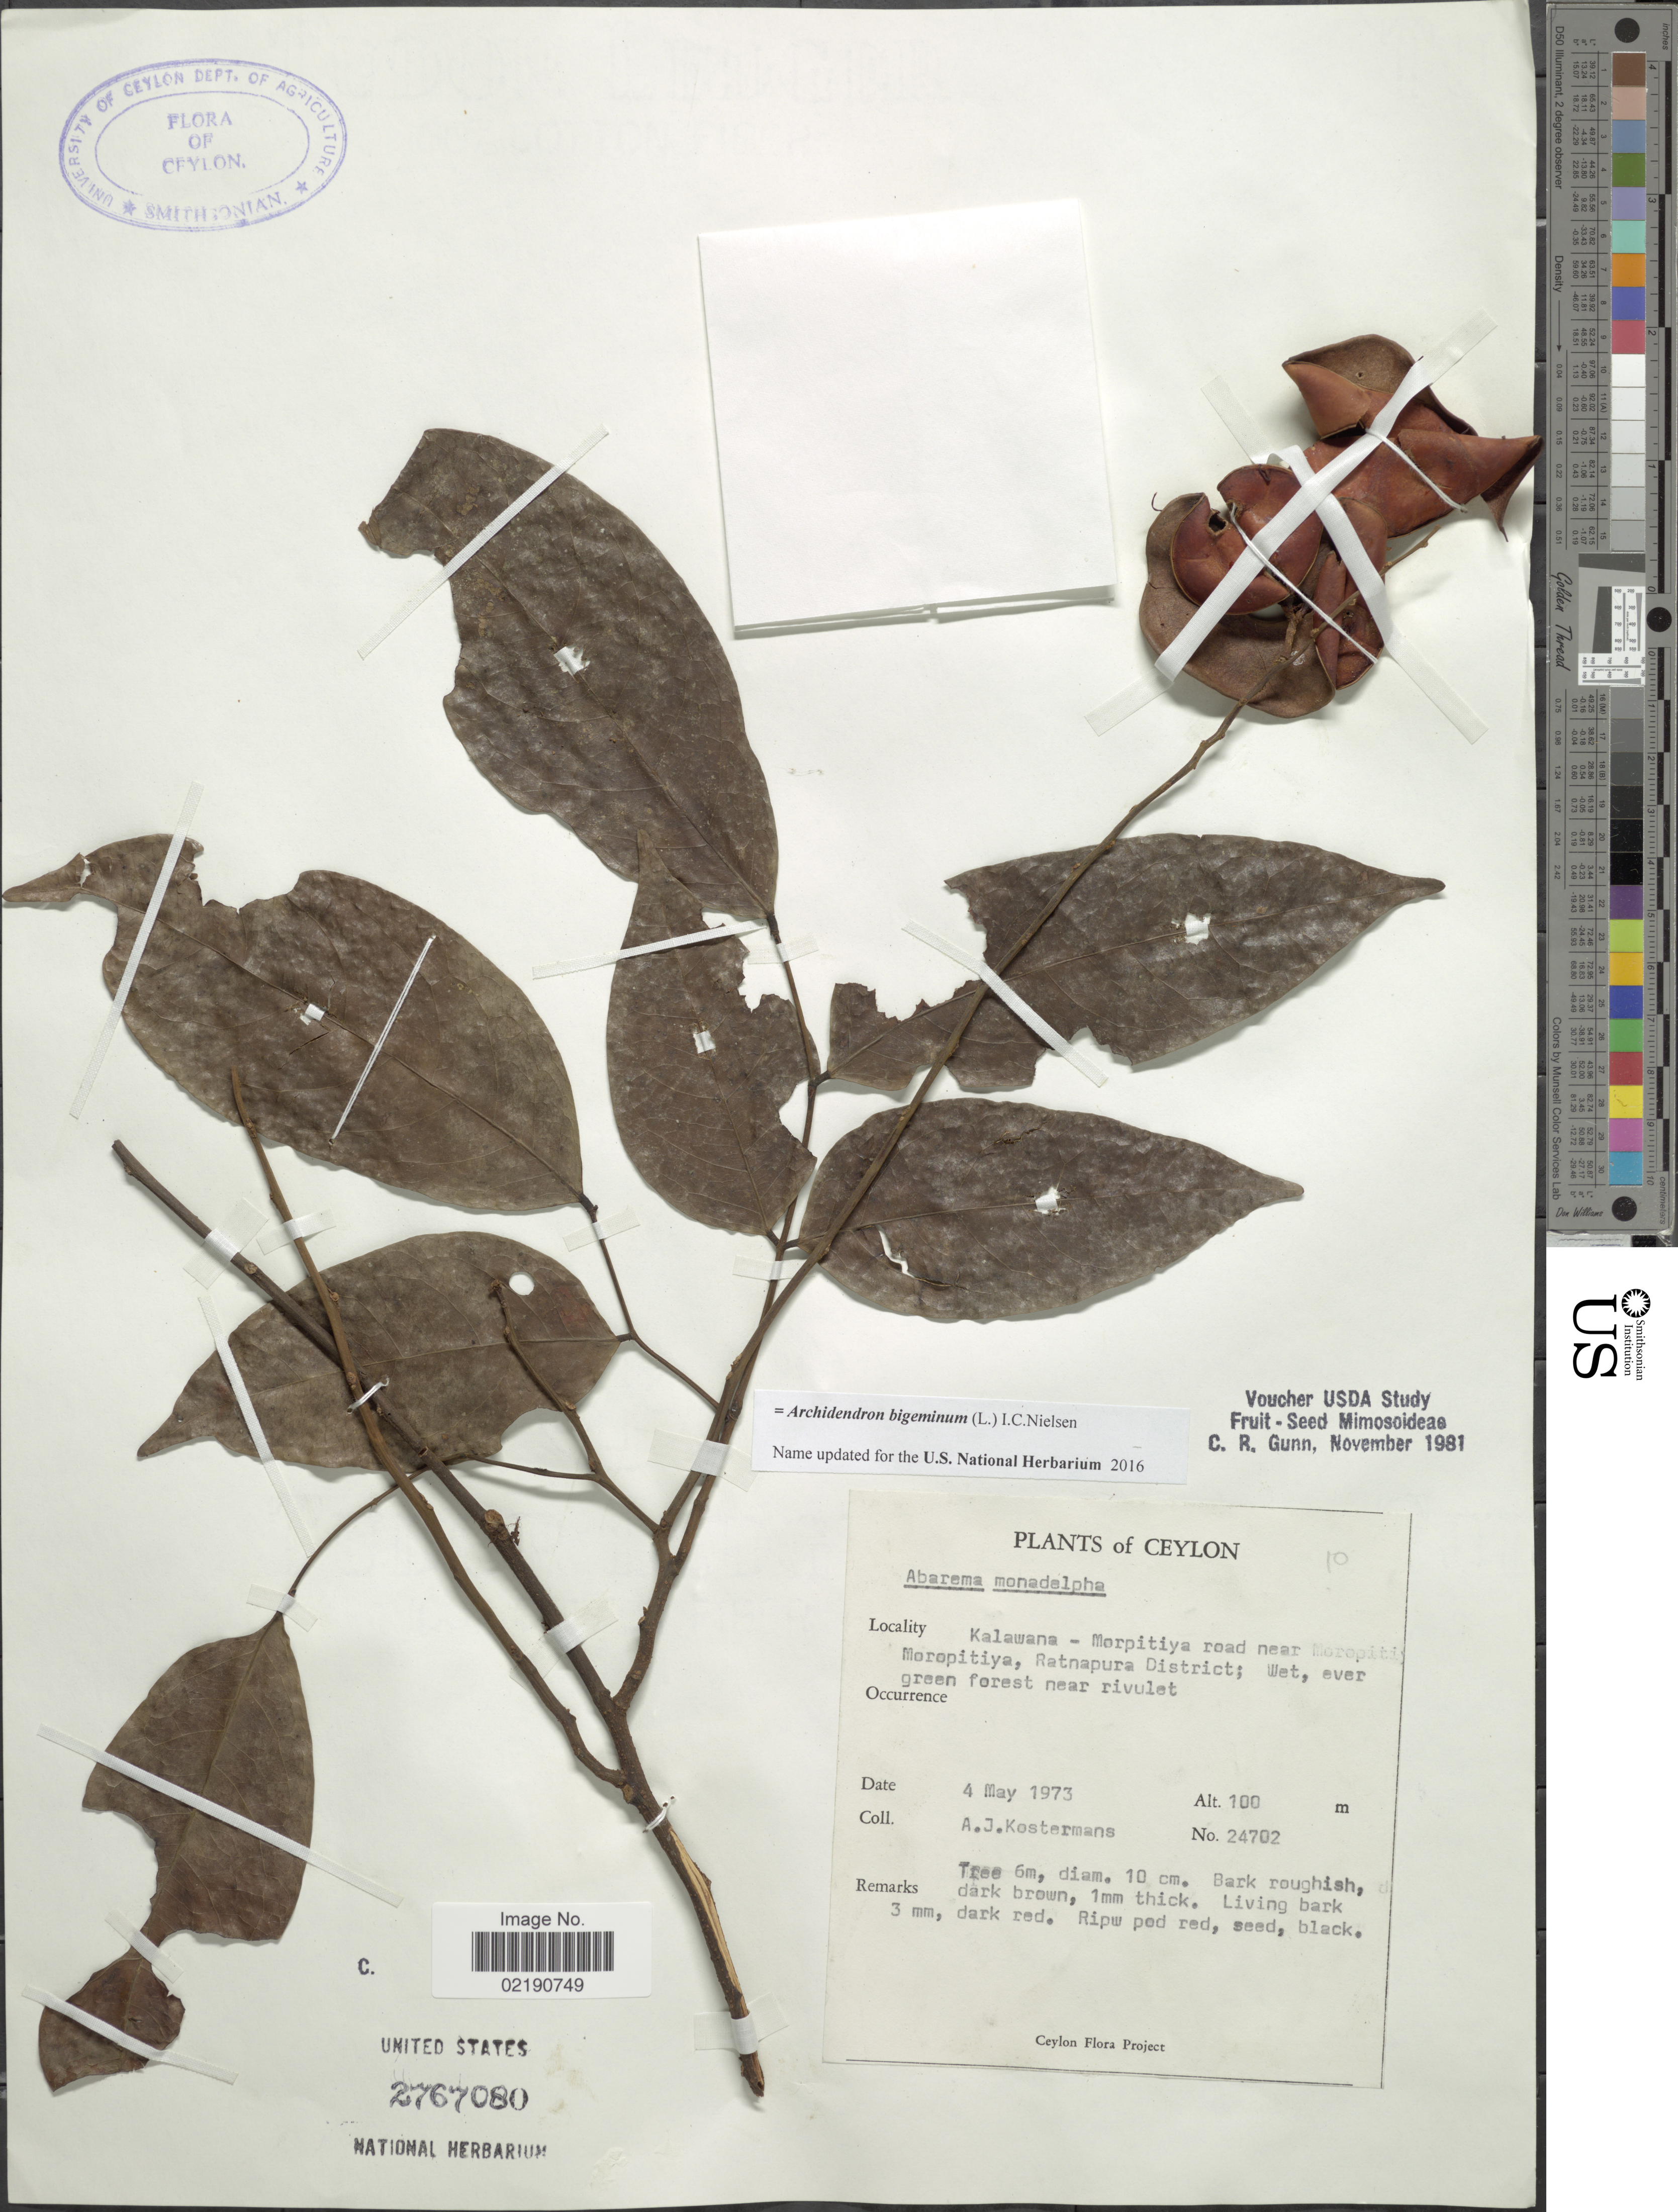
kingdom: Plantae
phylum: Tracheophyta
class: Magnoliopsida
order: Fabales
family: Fabaceae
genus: Archidendron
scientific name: Archidendron bigeminum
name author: I.C. Nielsen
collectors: A. J. G. Kostermans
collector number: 24702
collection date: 1973-05-04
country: Sri Lanka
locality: Ceylon, Kalawana-Morpitiya road near Morapitiya, Ratnapura District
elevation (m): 100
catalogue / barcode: US 2767080